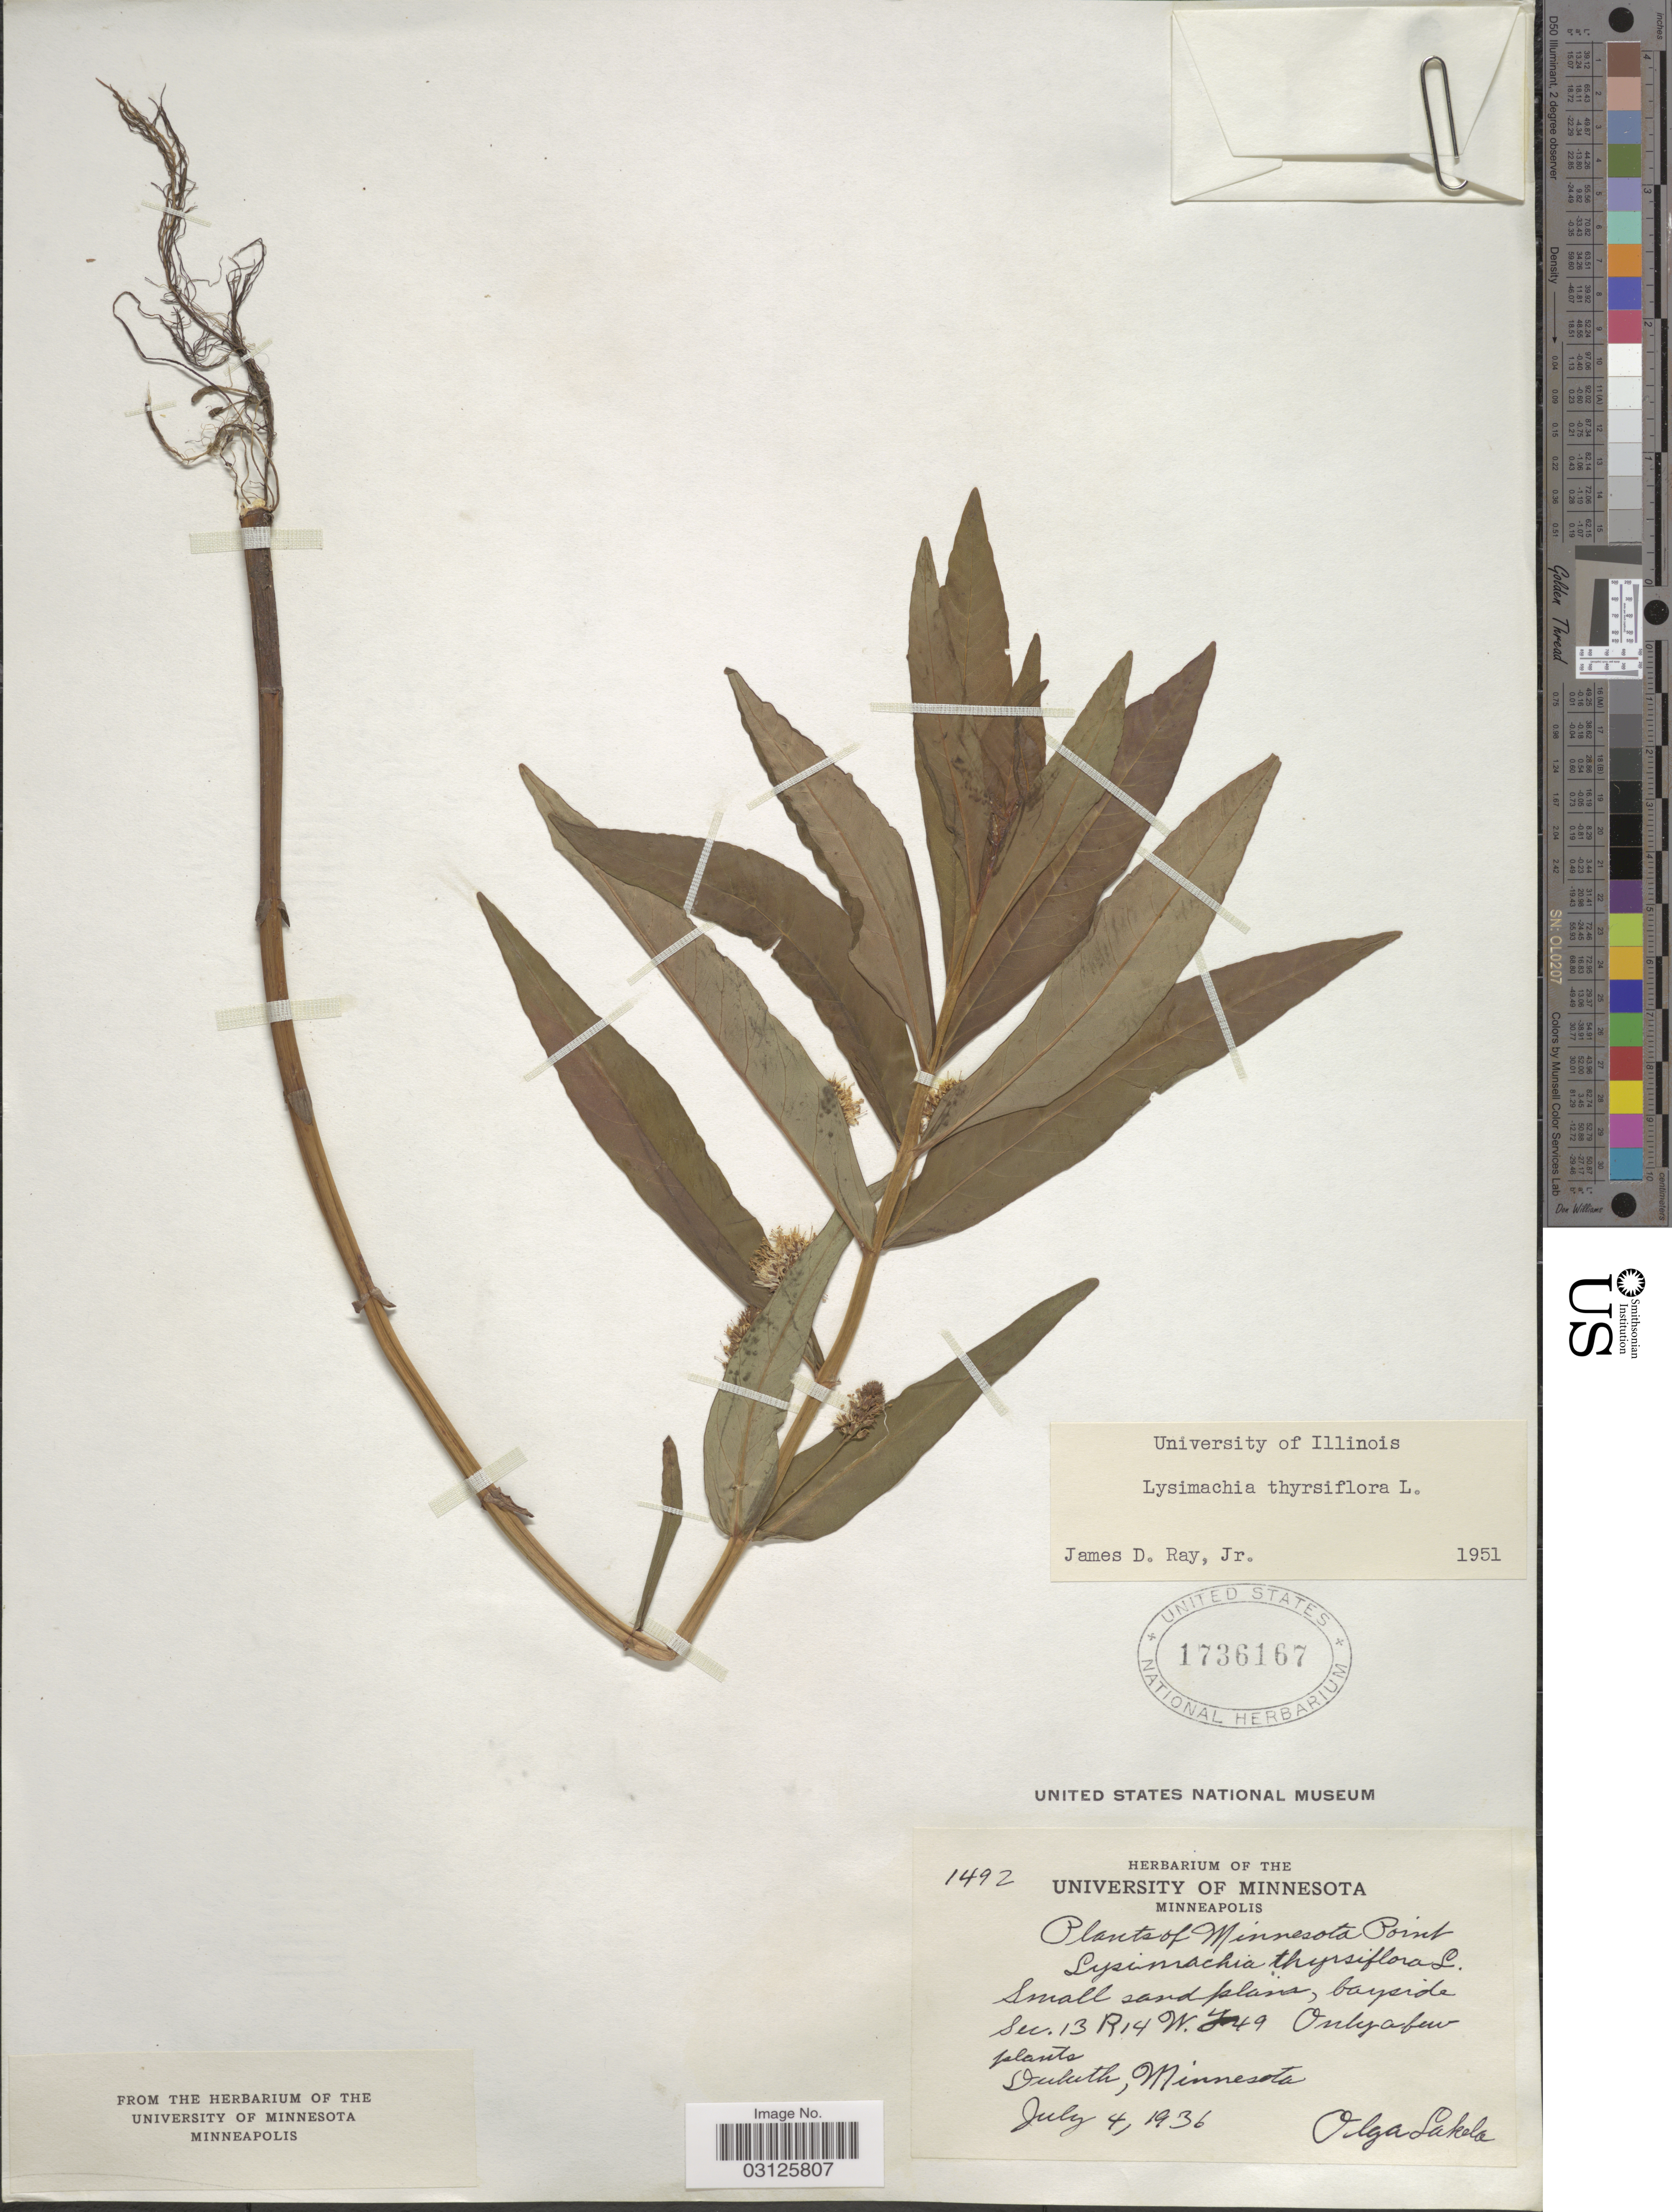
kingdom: Plantae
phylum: Tracheophyta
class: Magnoliopsida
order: Ericales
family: Primulaceae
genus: Lysimachia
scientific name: Lysimachia thyrsiflora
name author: L.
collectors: O. K. Lakela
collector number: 1492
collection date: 1936-07-04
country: United States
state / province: Minnesota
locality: Minnesota Point. Bayside Sec. 13 R14 W49. Duluth.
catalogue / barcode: US 1736167